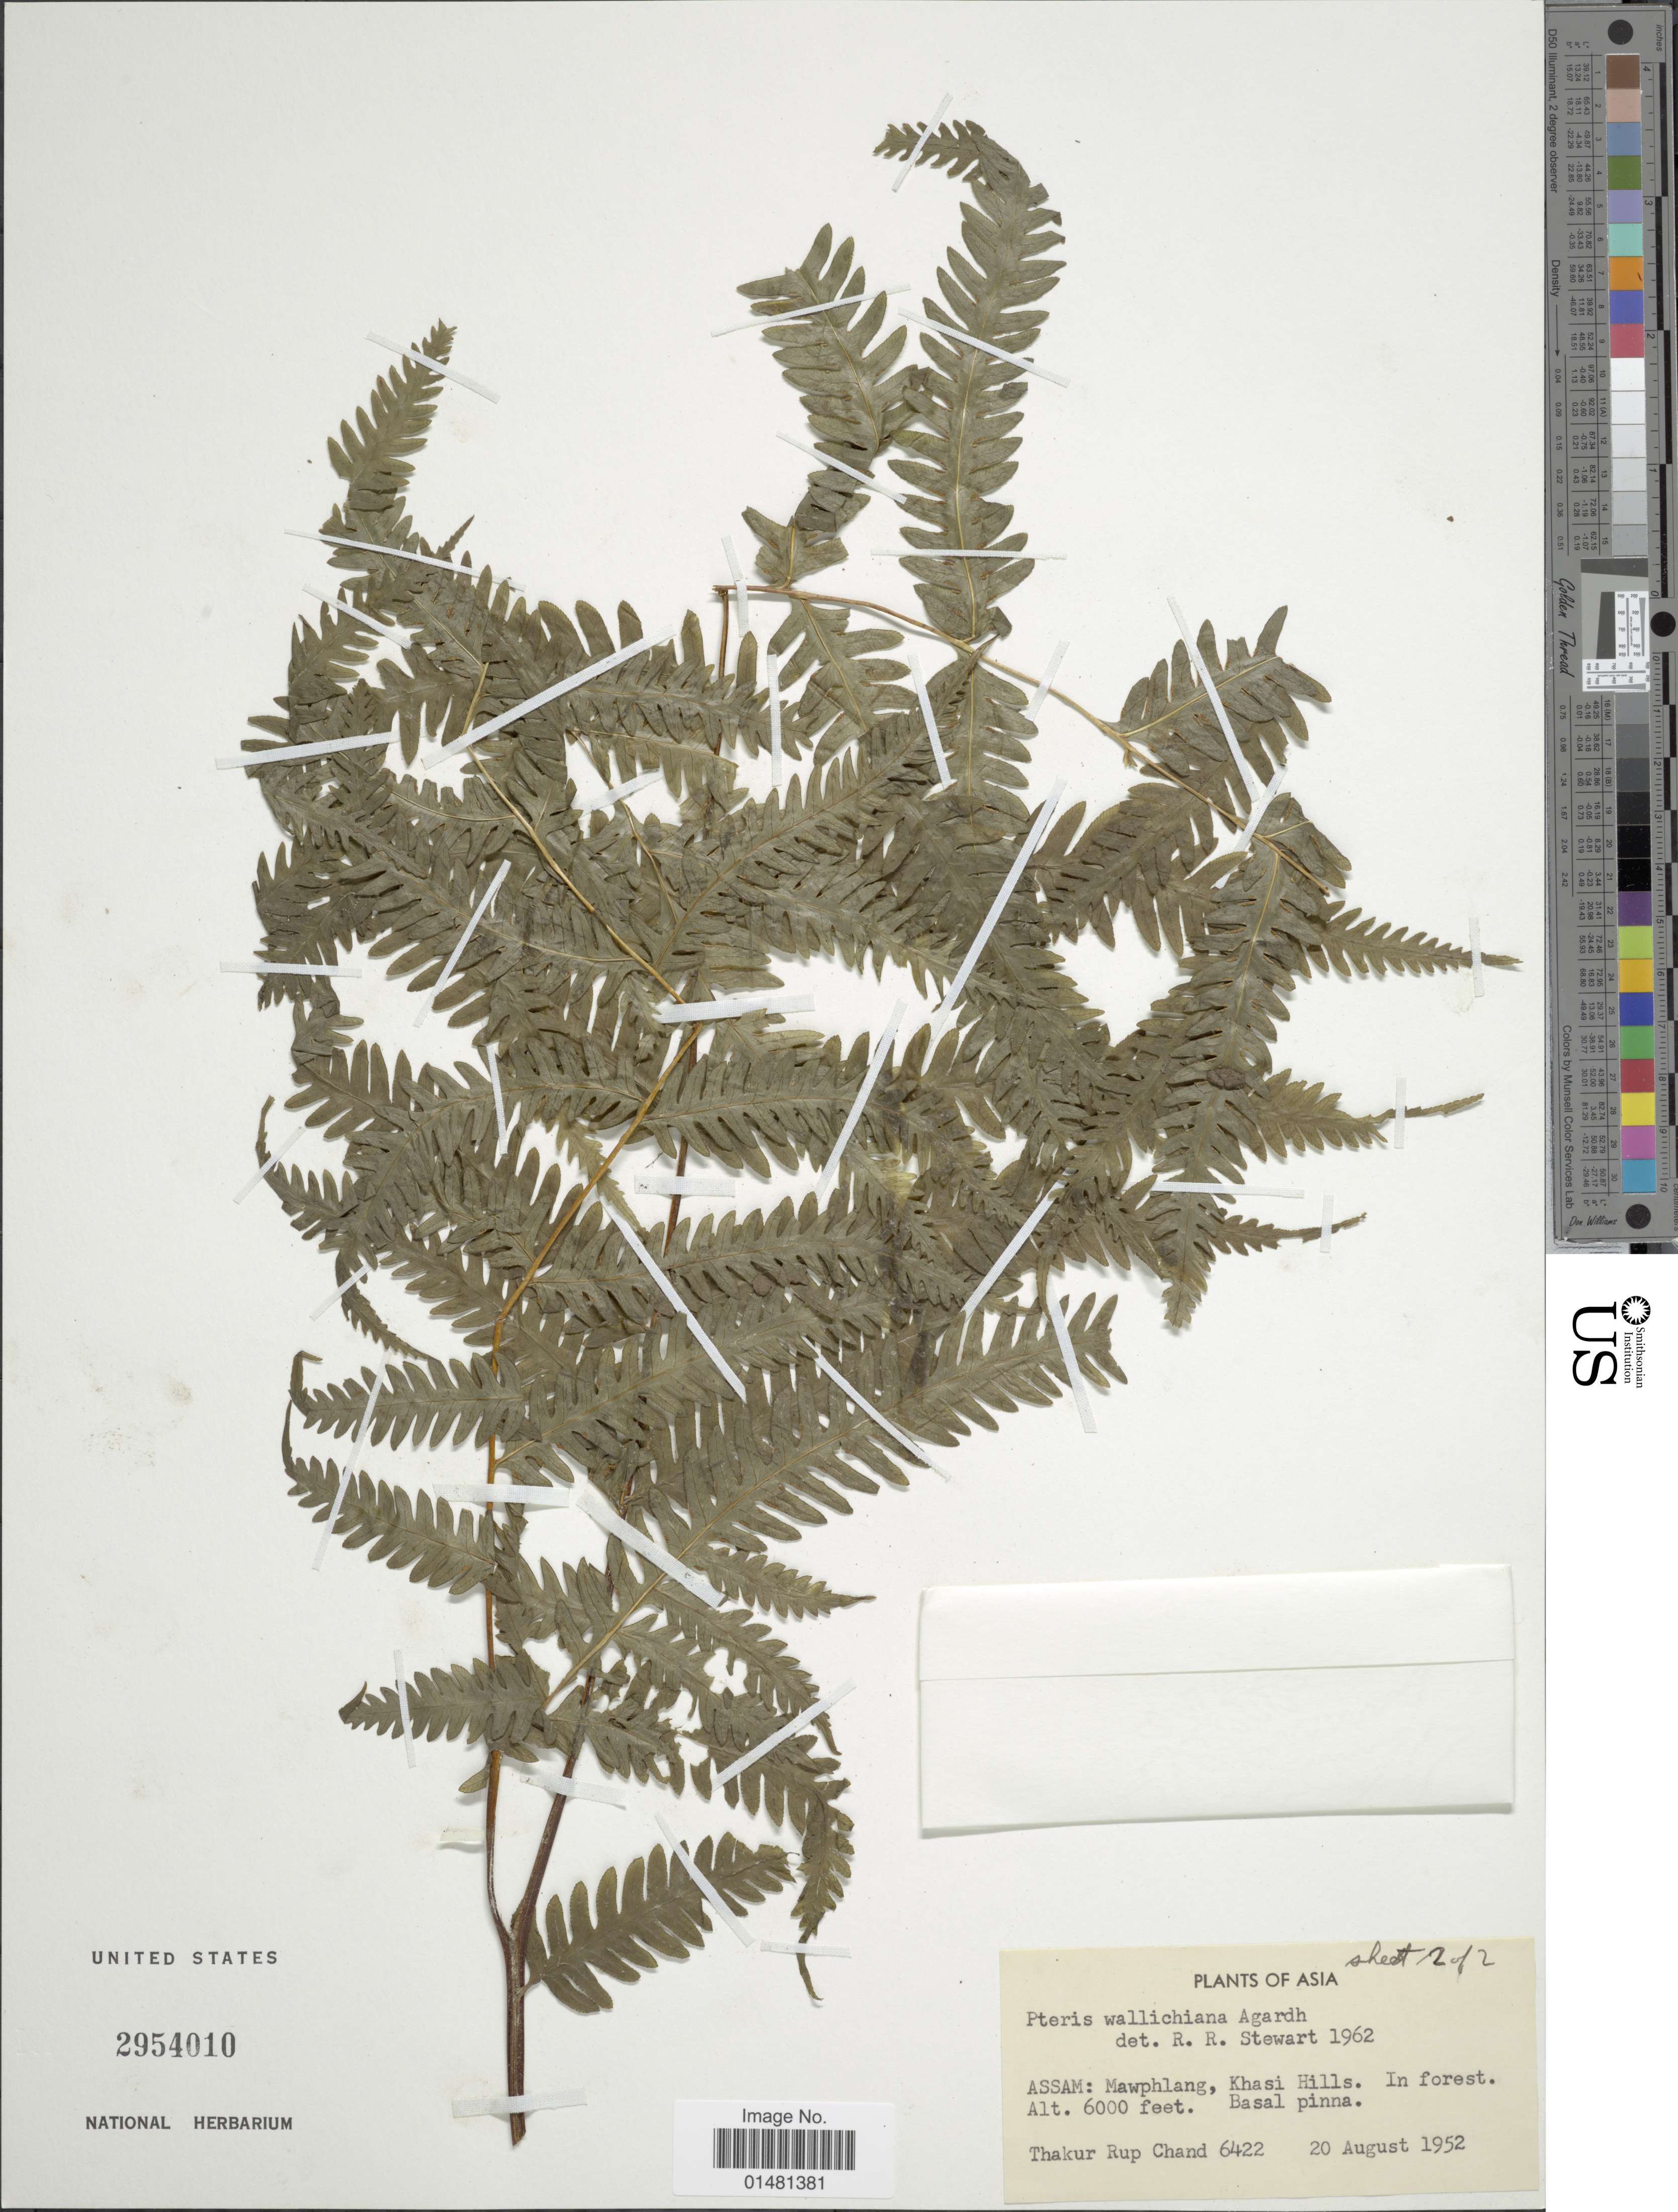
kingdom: Plantae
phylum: Tracheophyta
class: Polypodiopsida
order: Polypodiales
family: Pteridaceae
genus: Pteris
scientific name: Pteris wallichiana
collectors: T. R. Chand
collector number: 6422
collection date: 1952-08-20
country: India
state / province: Meghalaya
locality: Mawphlang, Khasi Hills. Basal pinna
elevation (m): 1829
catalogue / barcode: US 2954010